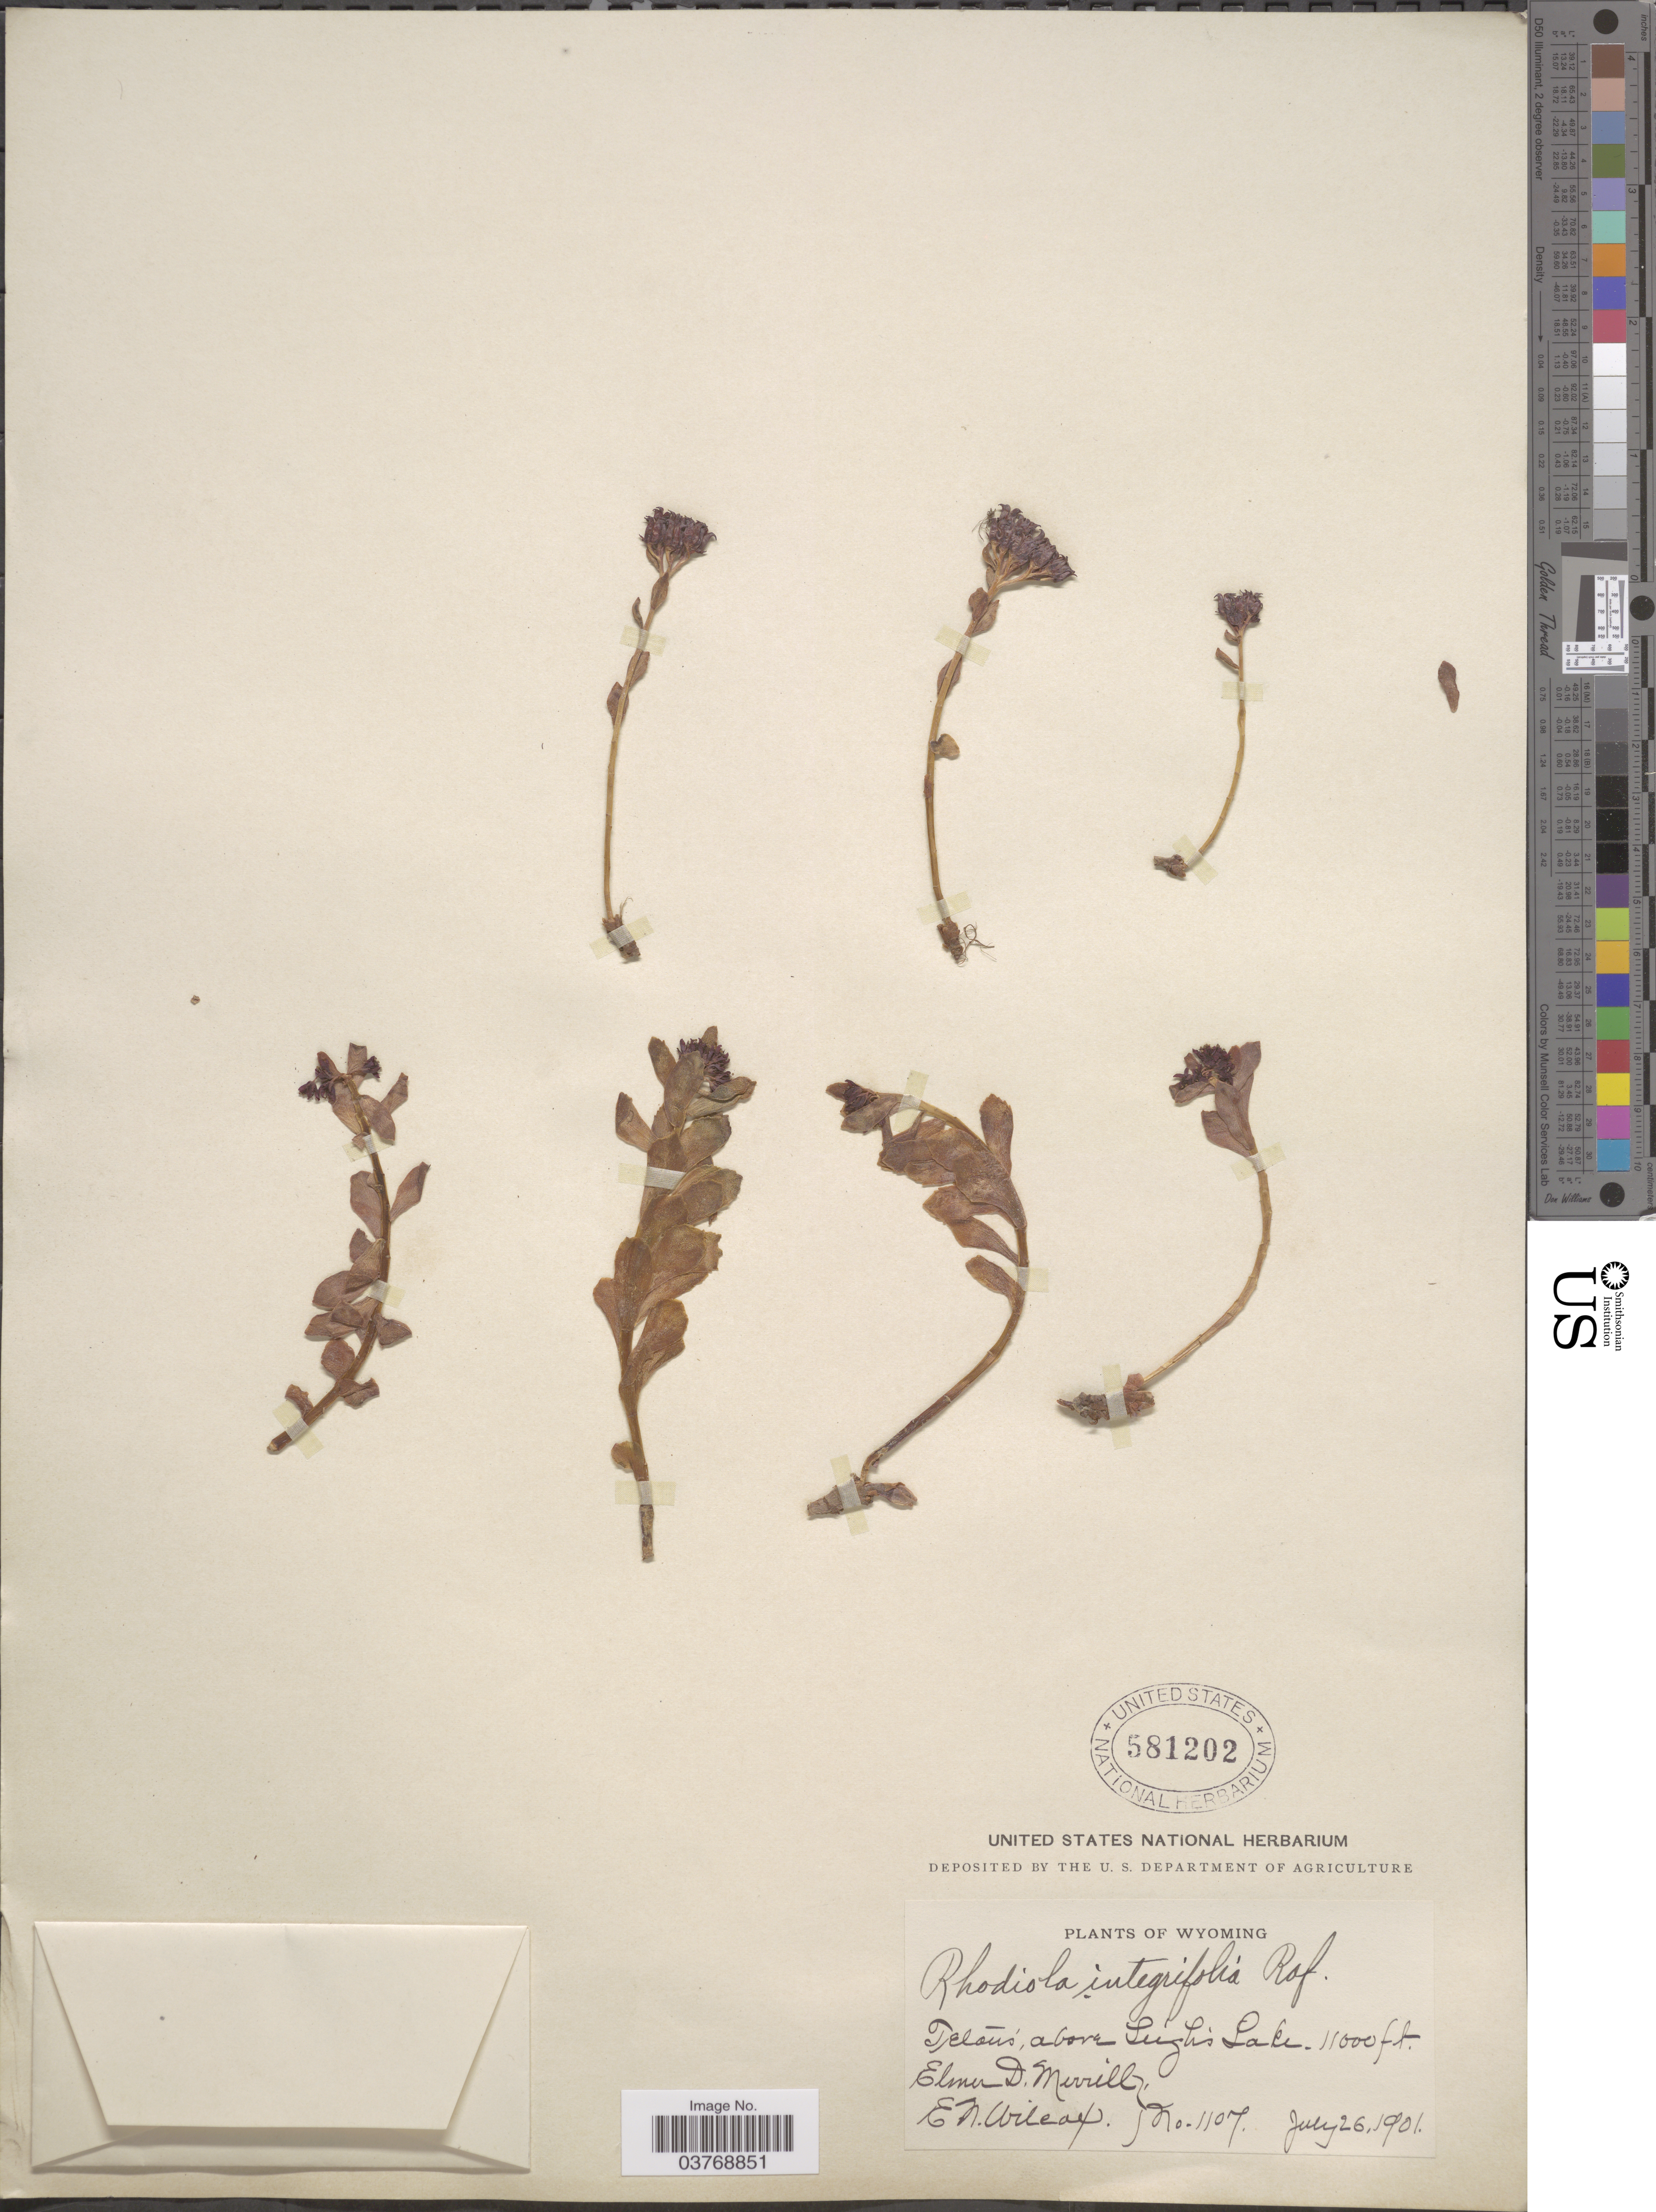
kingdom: Plantae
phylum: Tracheophyta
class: Magnoliopsida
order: Saxifragales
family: Crassulaceae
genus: Rhodiola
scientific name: Rhodiola integrifolia subsp. integrifolia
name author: Raf.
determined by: Strong, Mark T., (BOT), Smithsonian Institution - National Museum of Natural History (UNITED STATES)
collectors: E. D. Merrill & E. Wilcox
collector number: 1107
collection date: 1901-07-26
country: United States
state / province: Wyoming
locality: Telous', above Leighs Lake.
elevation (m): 3353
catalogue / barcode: US 581202